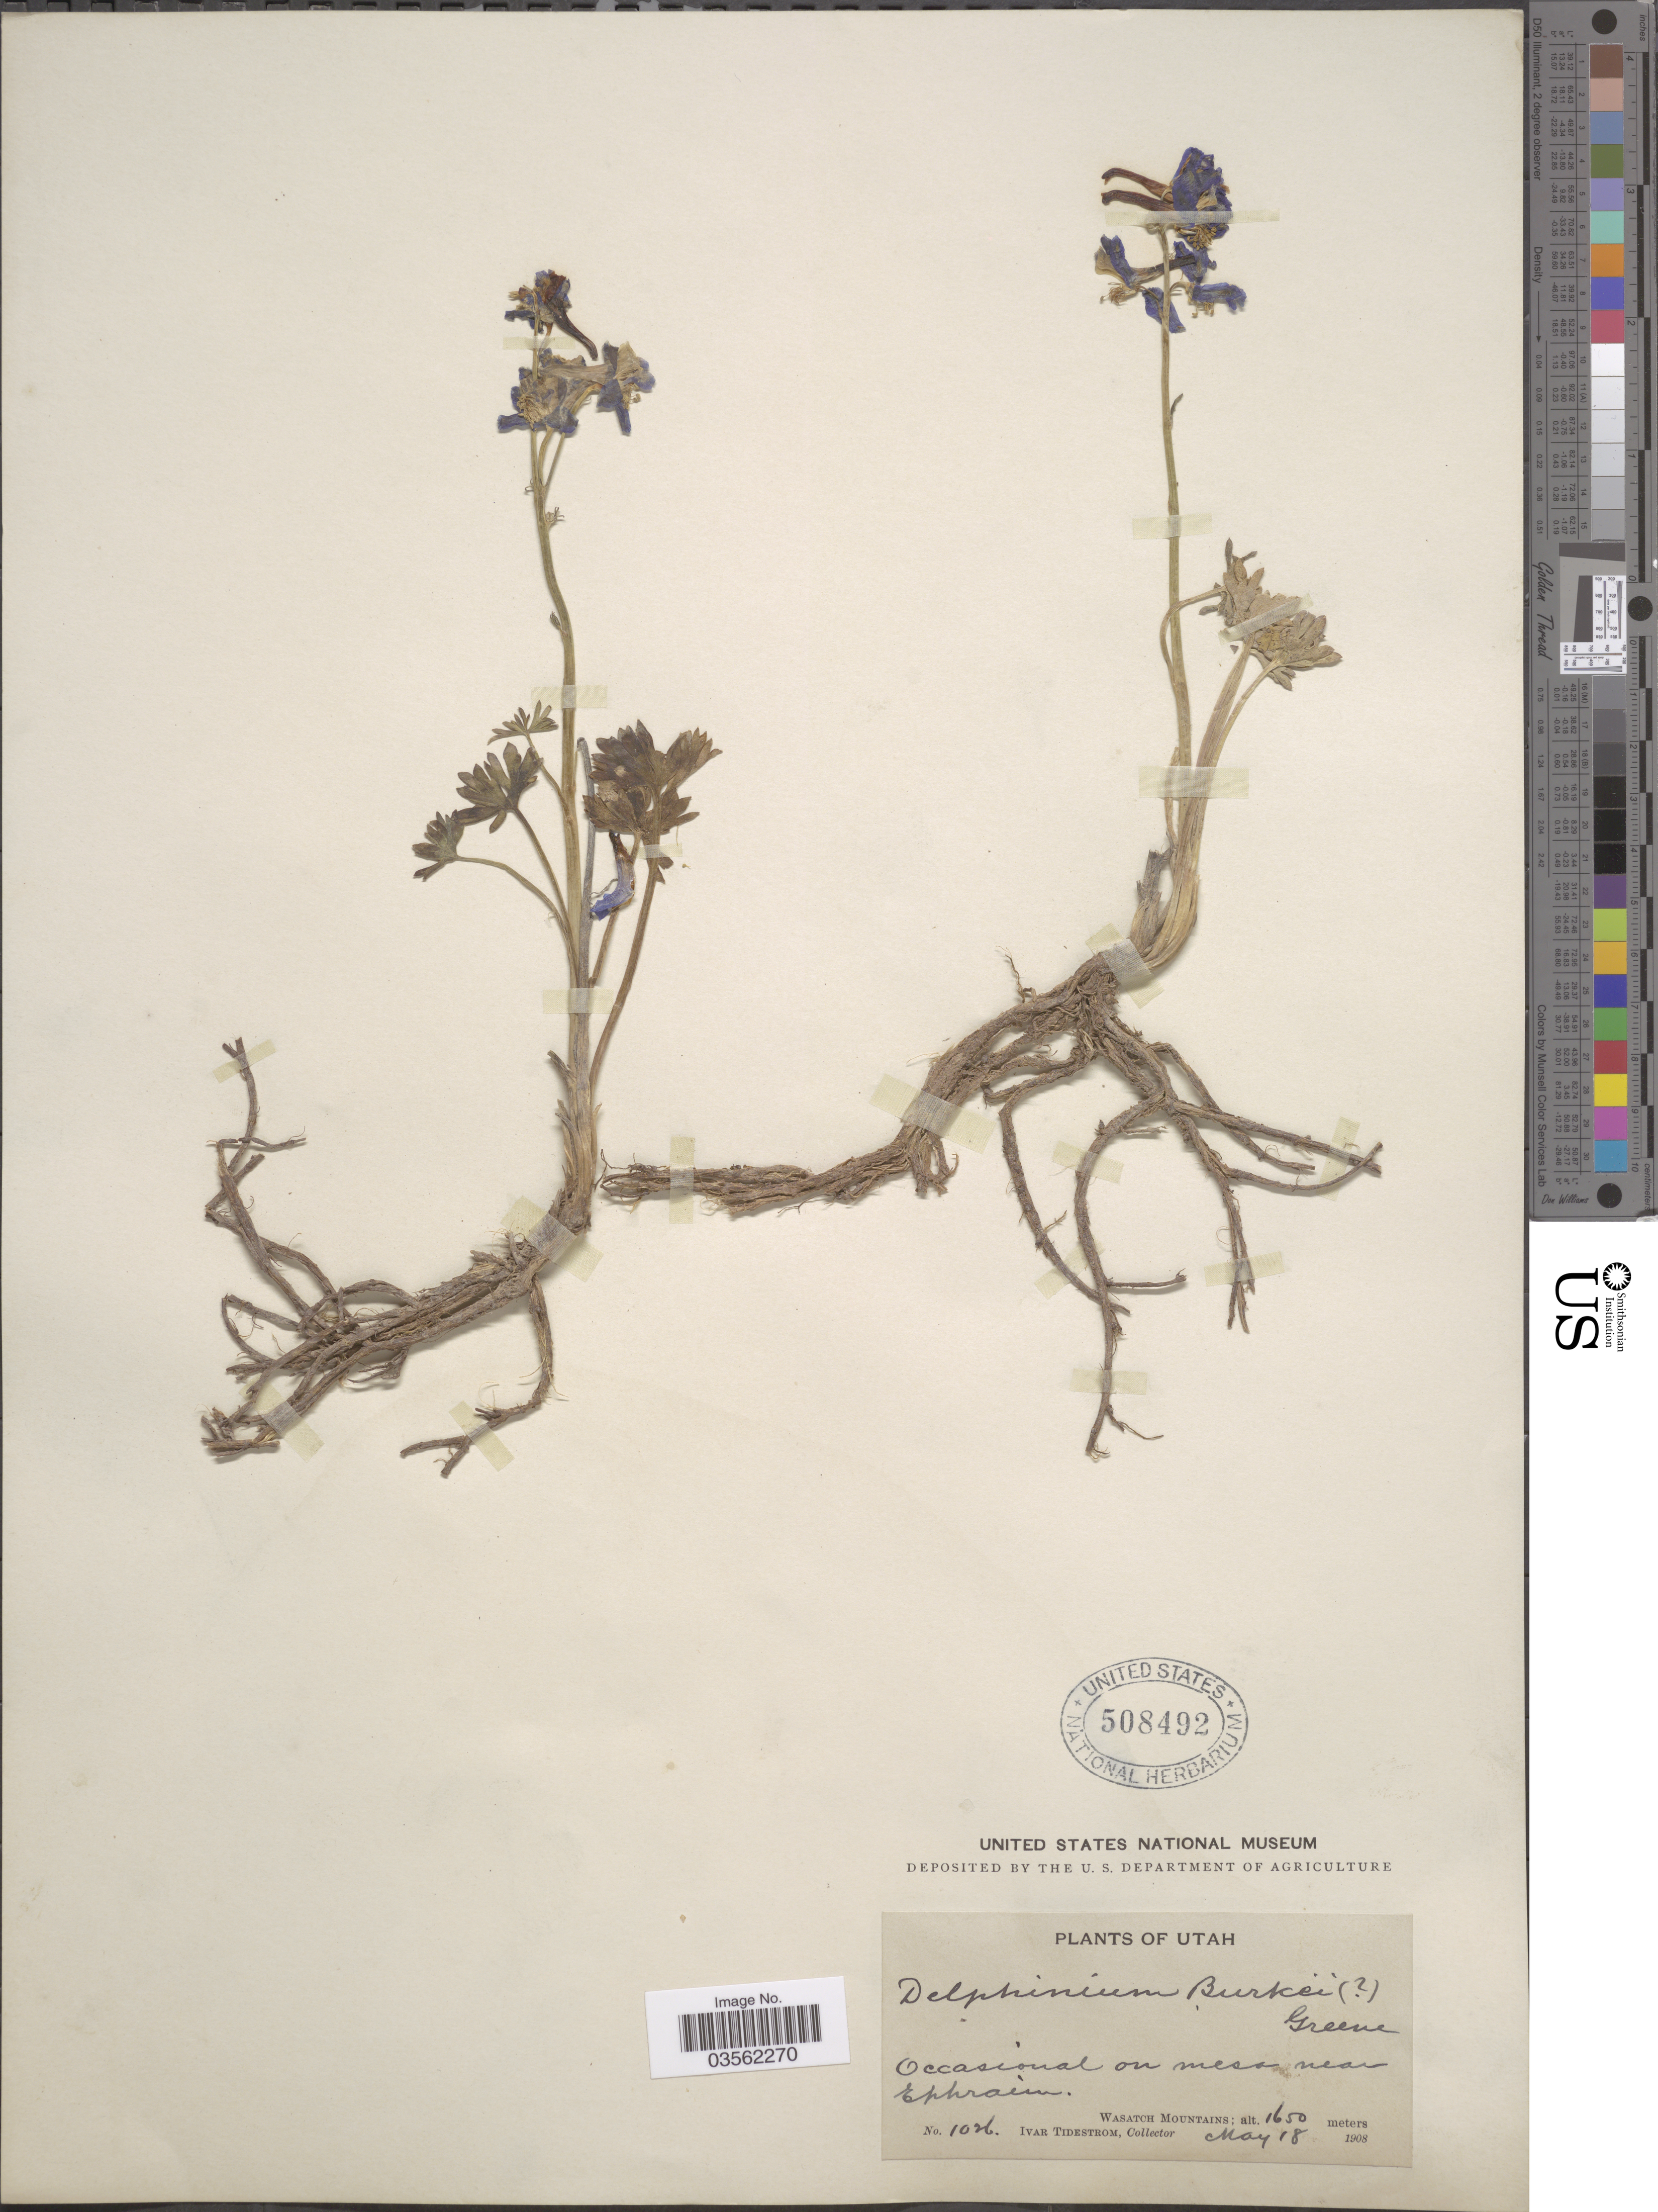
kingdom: Plantae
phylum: Tracheophyta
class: Magnoliopsida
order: Ranunculales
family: Ranunculaceae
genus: Delphinium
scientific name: Delphinium andersonii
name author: A. Gray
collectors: I. F. Tidestrom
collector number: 1026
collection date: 1908-05-18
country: United States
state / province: Utah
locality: Mesa near Ephraim. Wasatch Mountains.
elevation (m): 1650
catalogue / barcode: US 508492